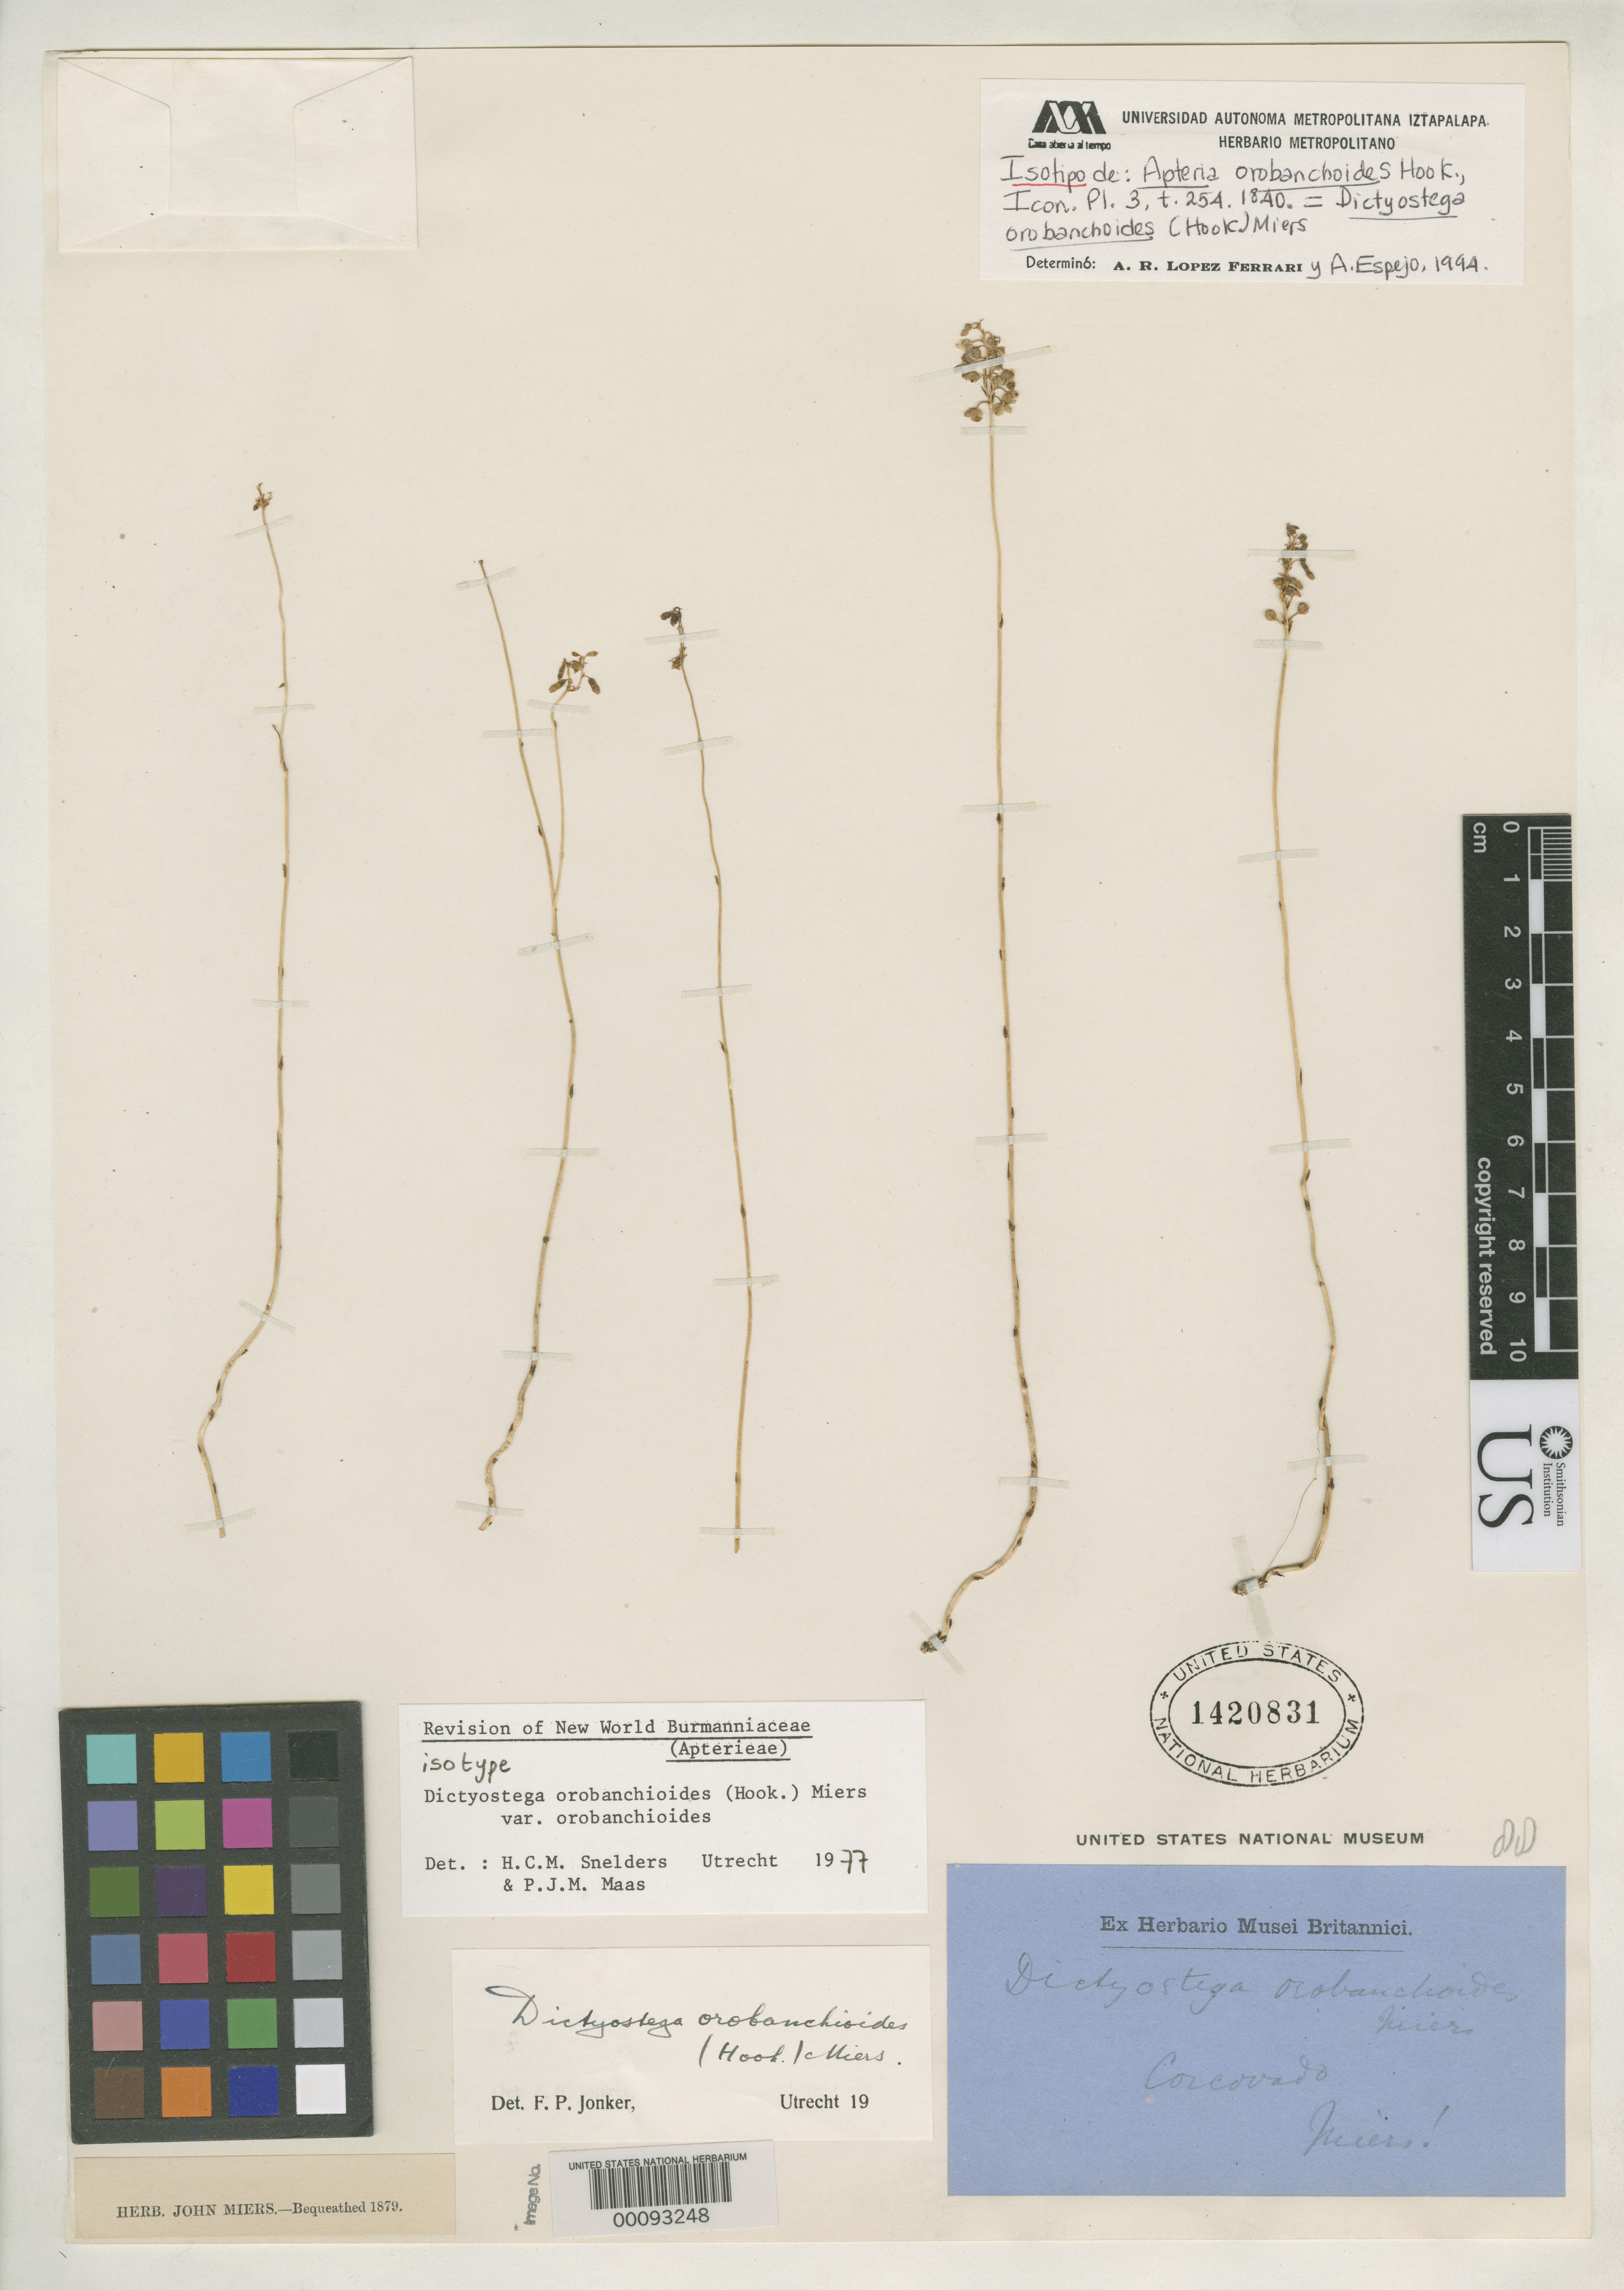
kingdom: Plantae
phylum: Tracheophyta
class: Liliopsida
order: Dioscoreales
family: Burmanniaceae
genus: Dictyostega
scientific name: Dictyostega orbanchioides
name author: Miers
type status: Isotype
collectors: J. Miers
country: Brazil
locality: Corcovado.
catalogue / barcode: US 1420831